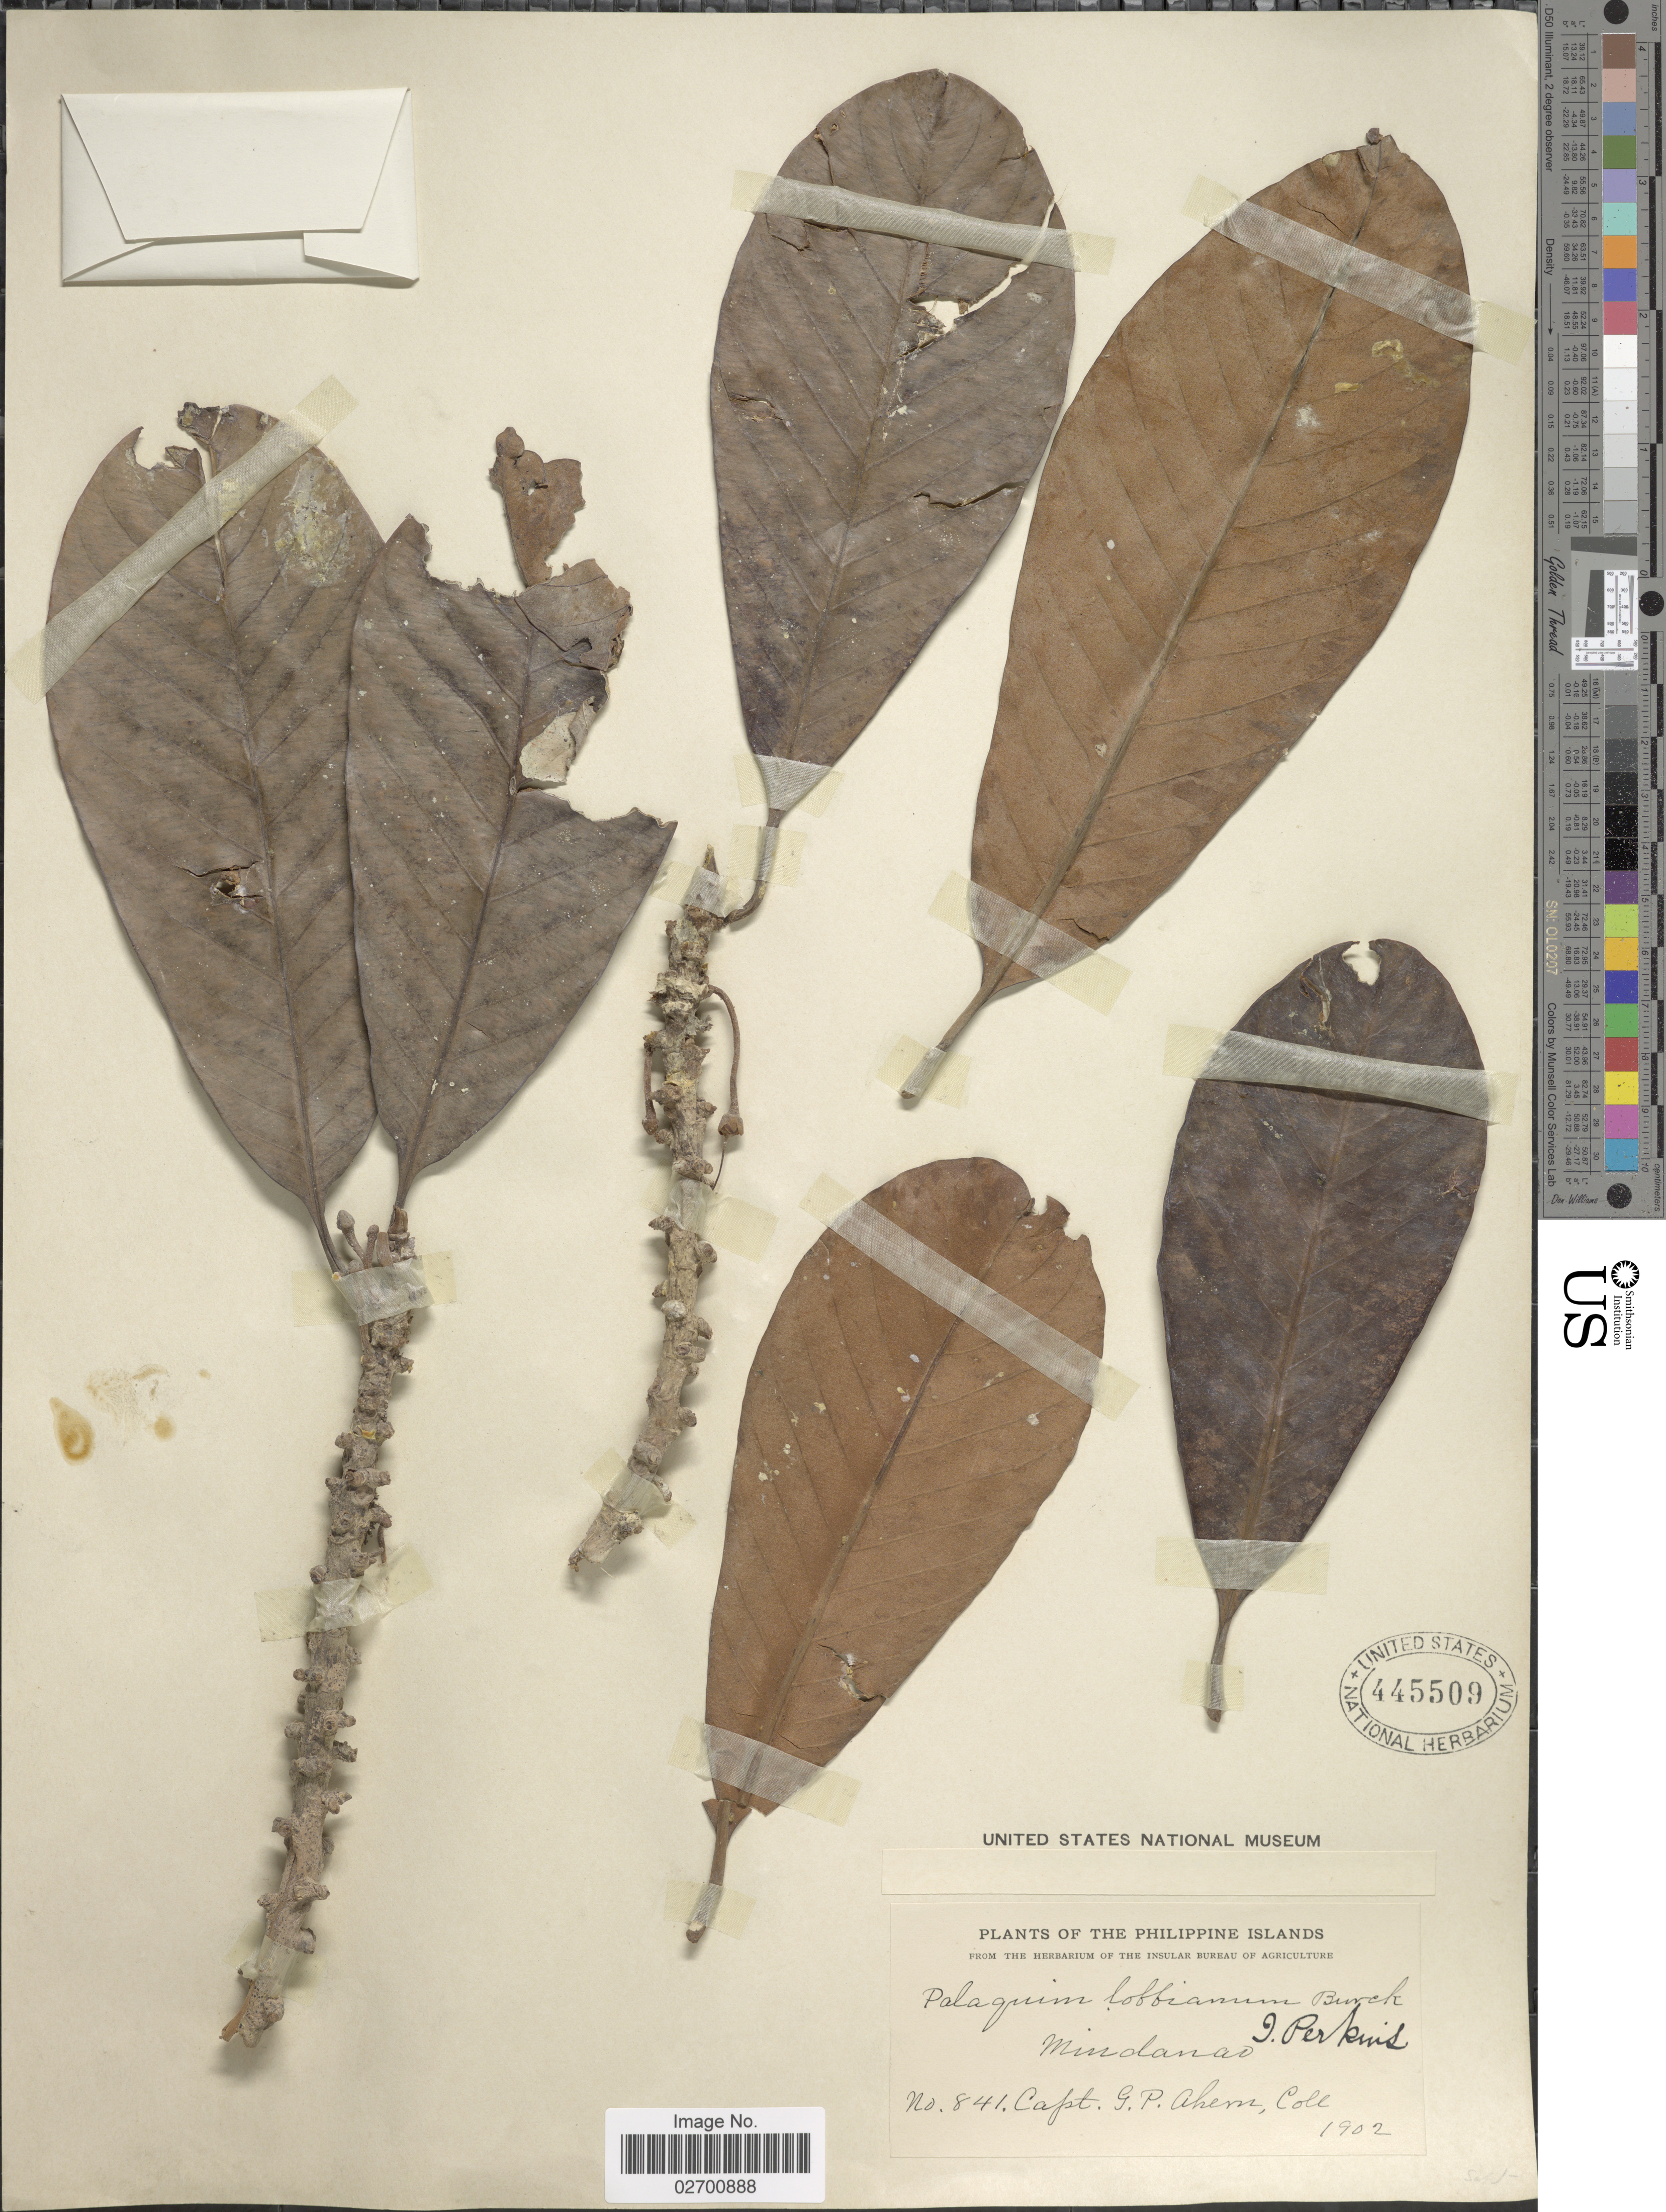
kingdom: Plantae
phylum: Tracheophyta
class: Magnoliopsida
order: Ericales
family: Sapotaceae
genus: Palaquium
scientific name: Palaquium latifolium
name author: Náves ex Fern.-Vill.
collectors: G. Ahern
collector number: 841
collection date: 1902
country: Philippines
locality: Mindanao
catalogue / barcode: US 445509